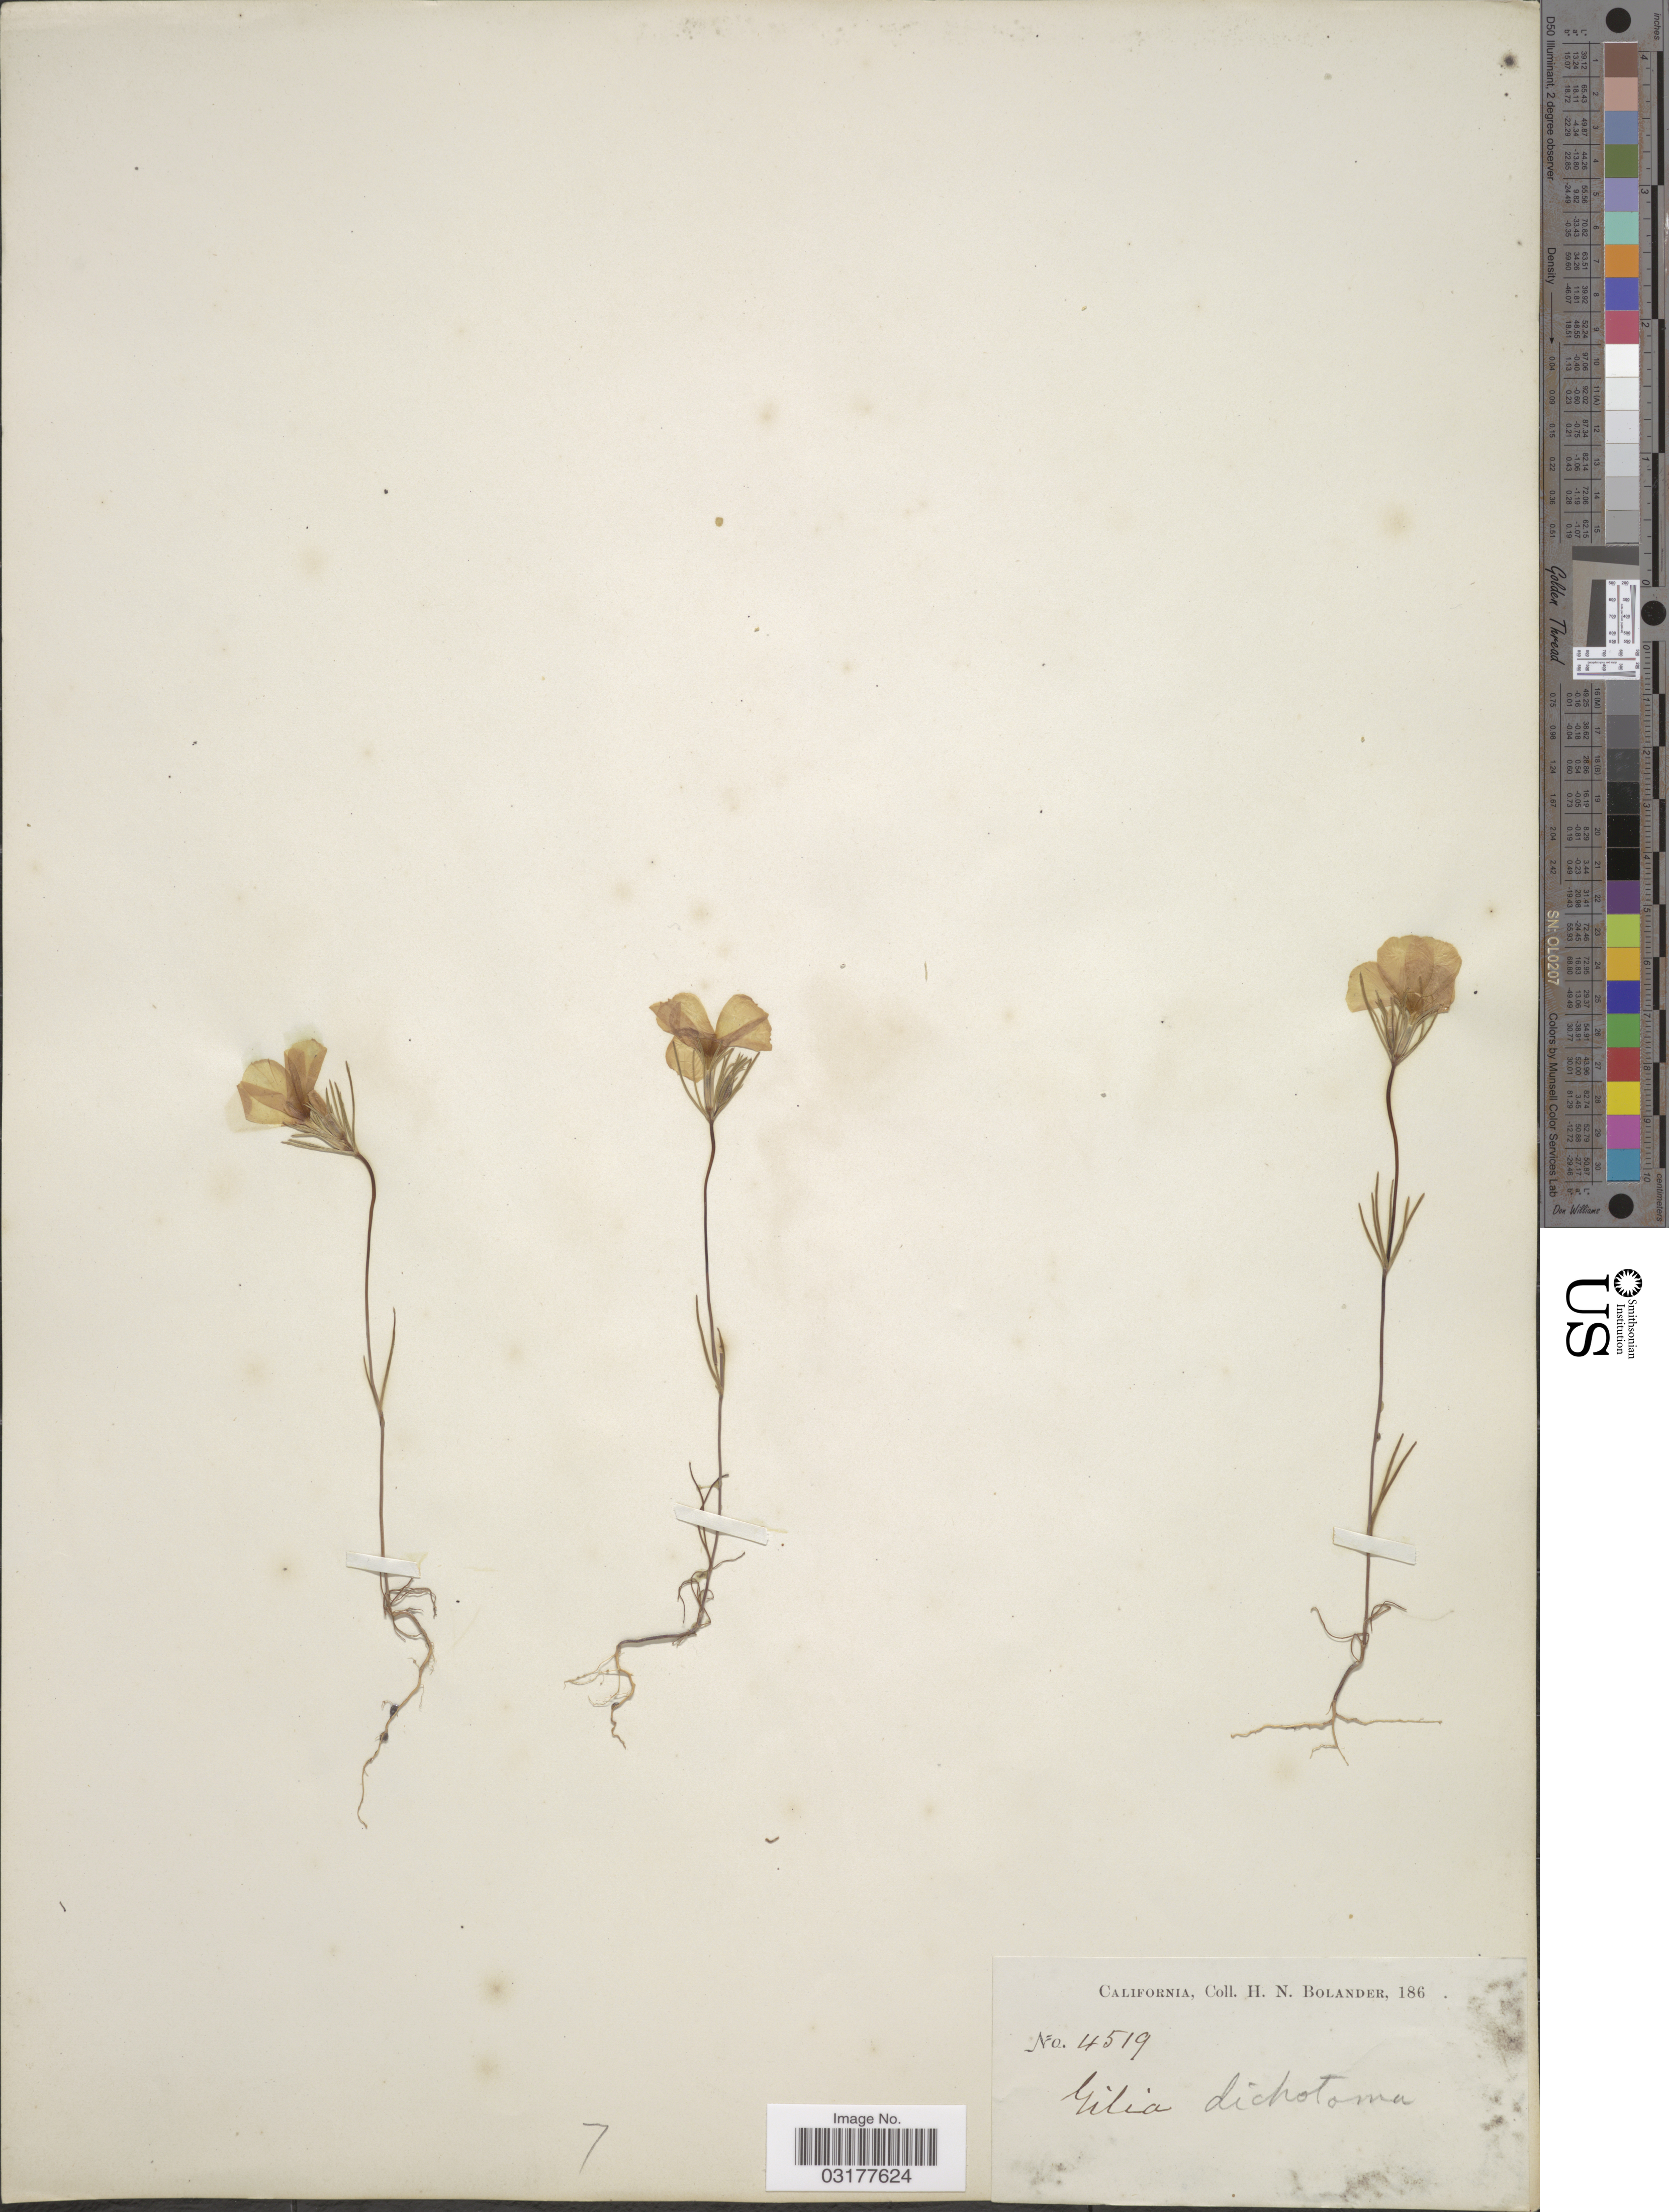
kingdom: Plantae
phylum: Tracheophyta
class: Magnoliopsida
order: Ericales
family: Polemoniaceae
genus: Linanthus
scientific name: Linanthus dichotomus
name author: Benth.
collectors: H. Bolander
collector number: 4519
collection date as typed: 186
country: United States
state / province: California